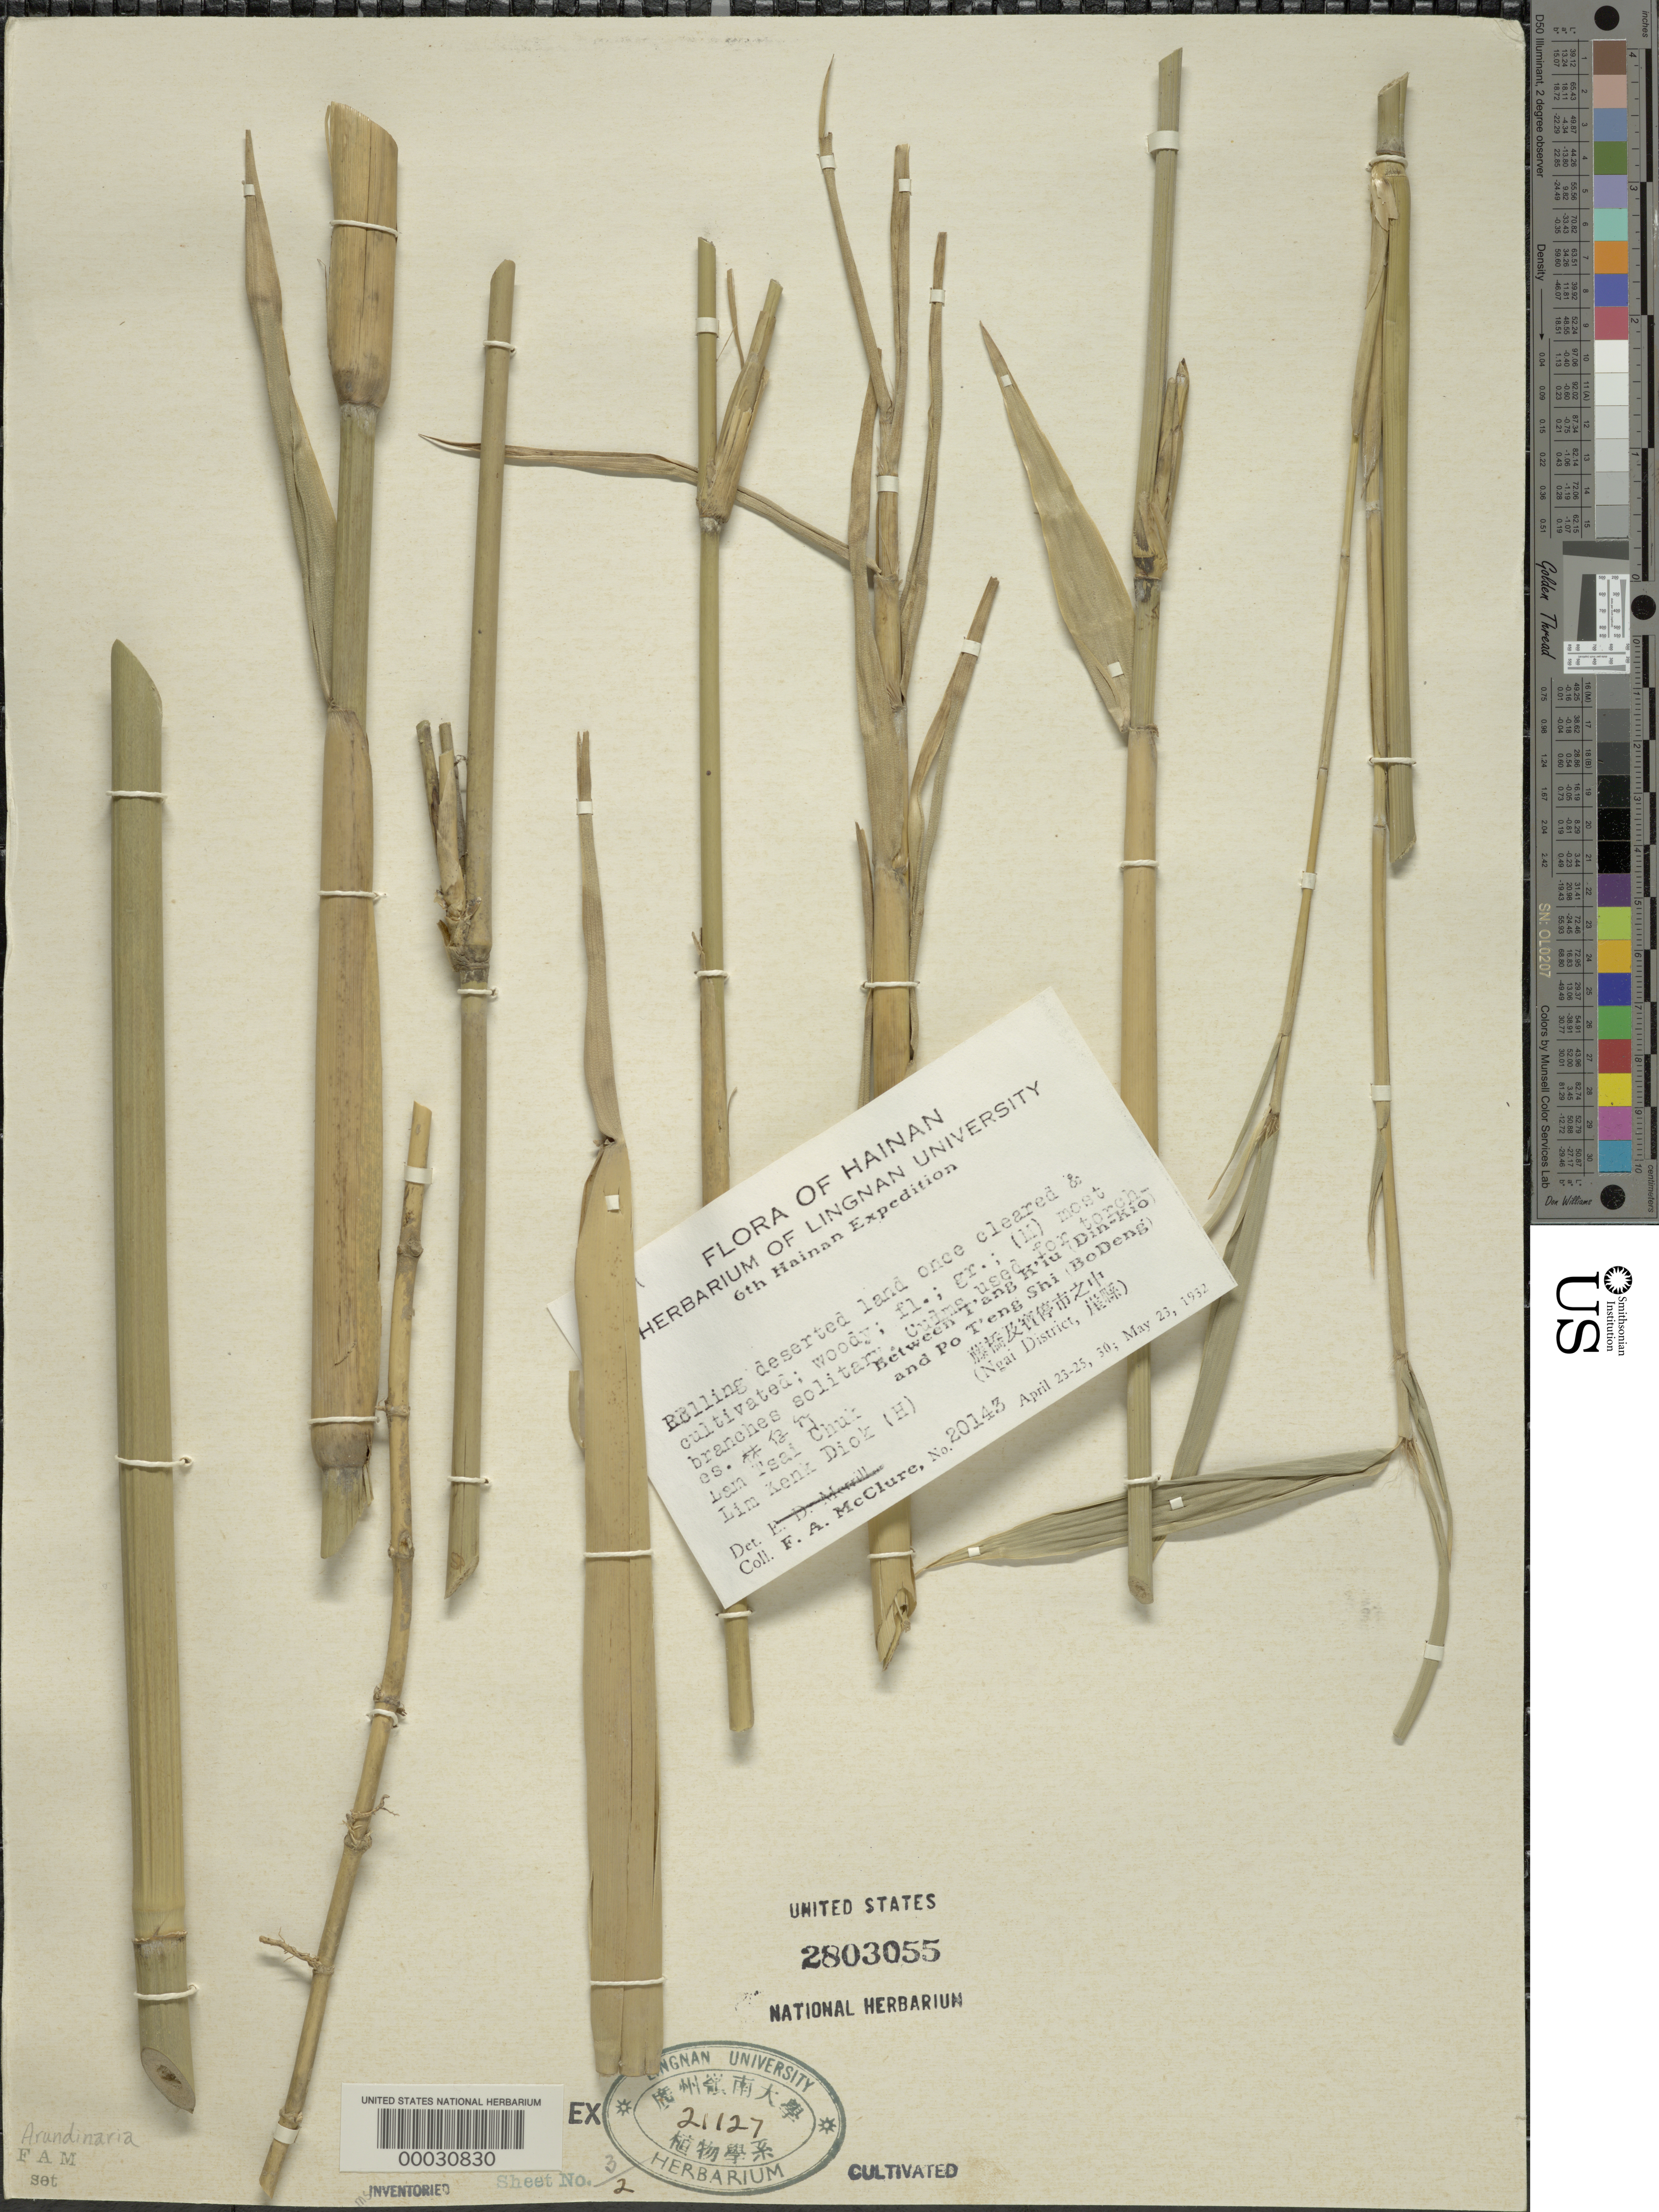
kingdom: Plantae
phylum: Tracheophyta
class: Liliopsida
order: Poales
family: Poaceae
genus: Arundinaria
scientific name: Arundinaria sp.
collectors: F. A. McClure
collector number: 20143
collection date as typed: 23 Apr 1932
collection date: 1932-04-23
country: China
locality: T'ang k'iu, po t'eng shi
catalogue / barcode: US 2803055